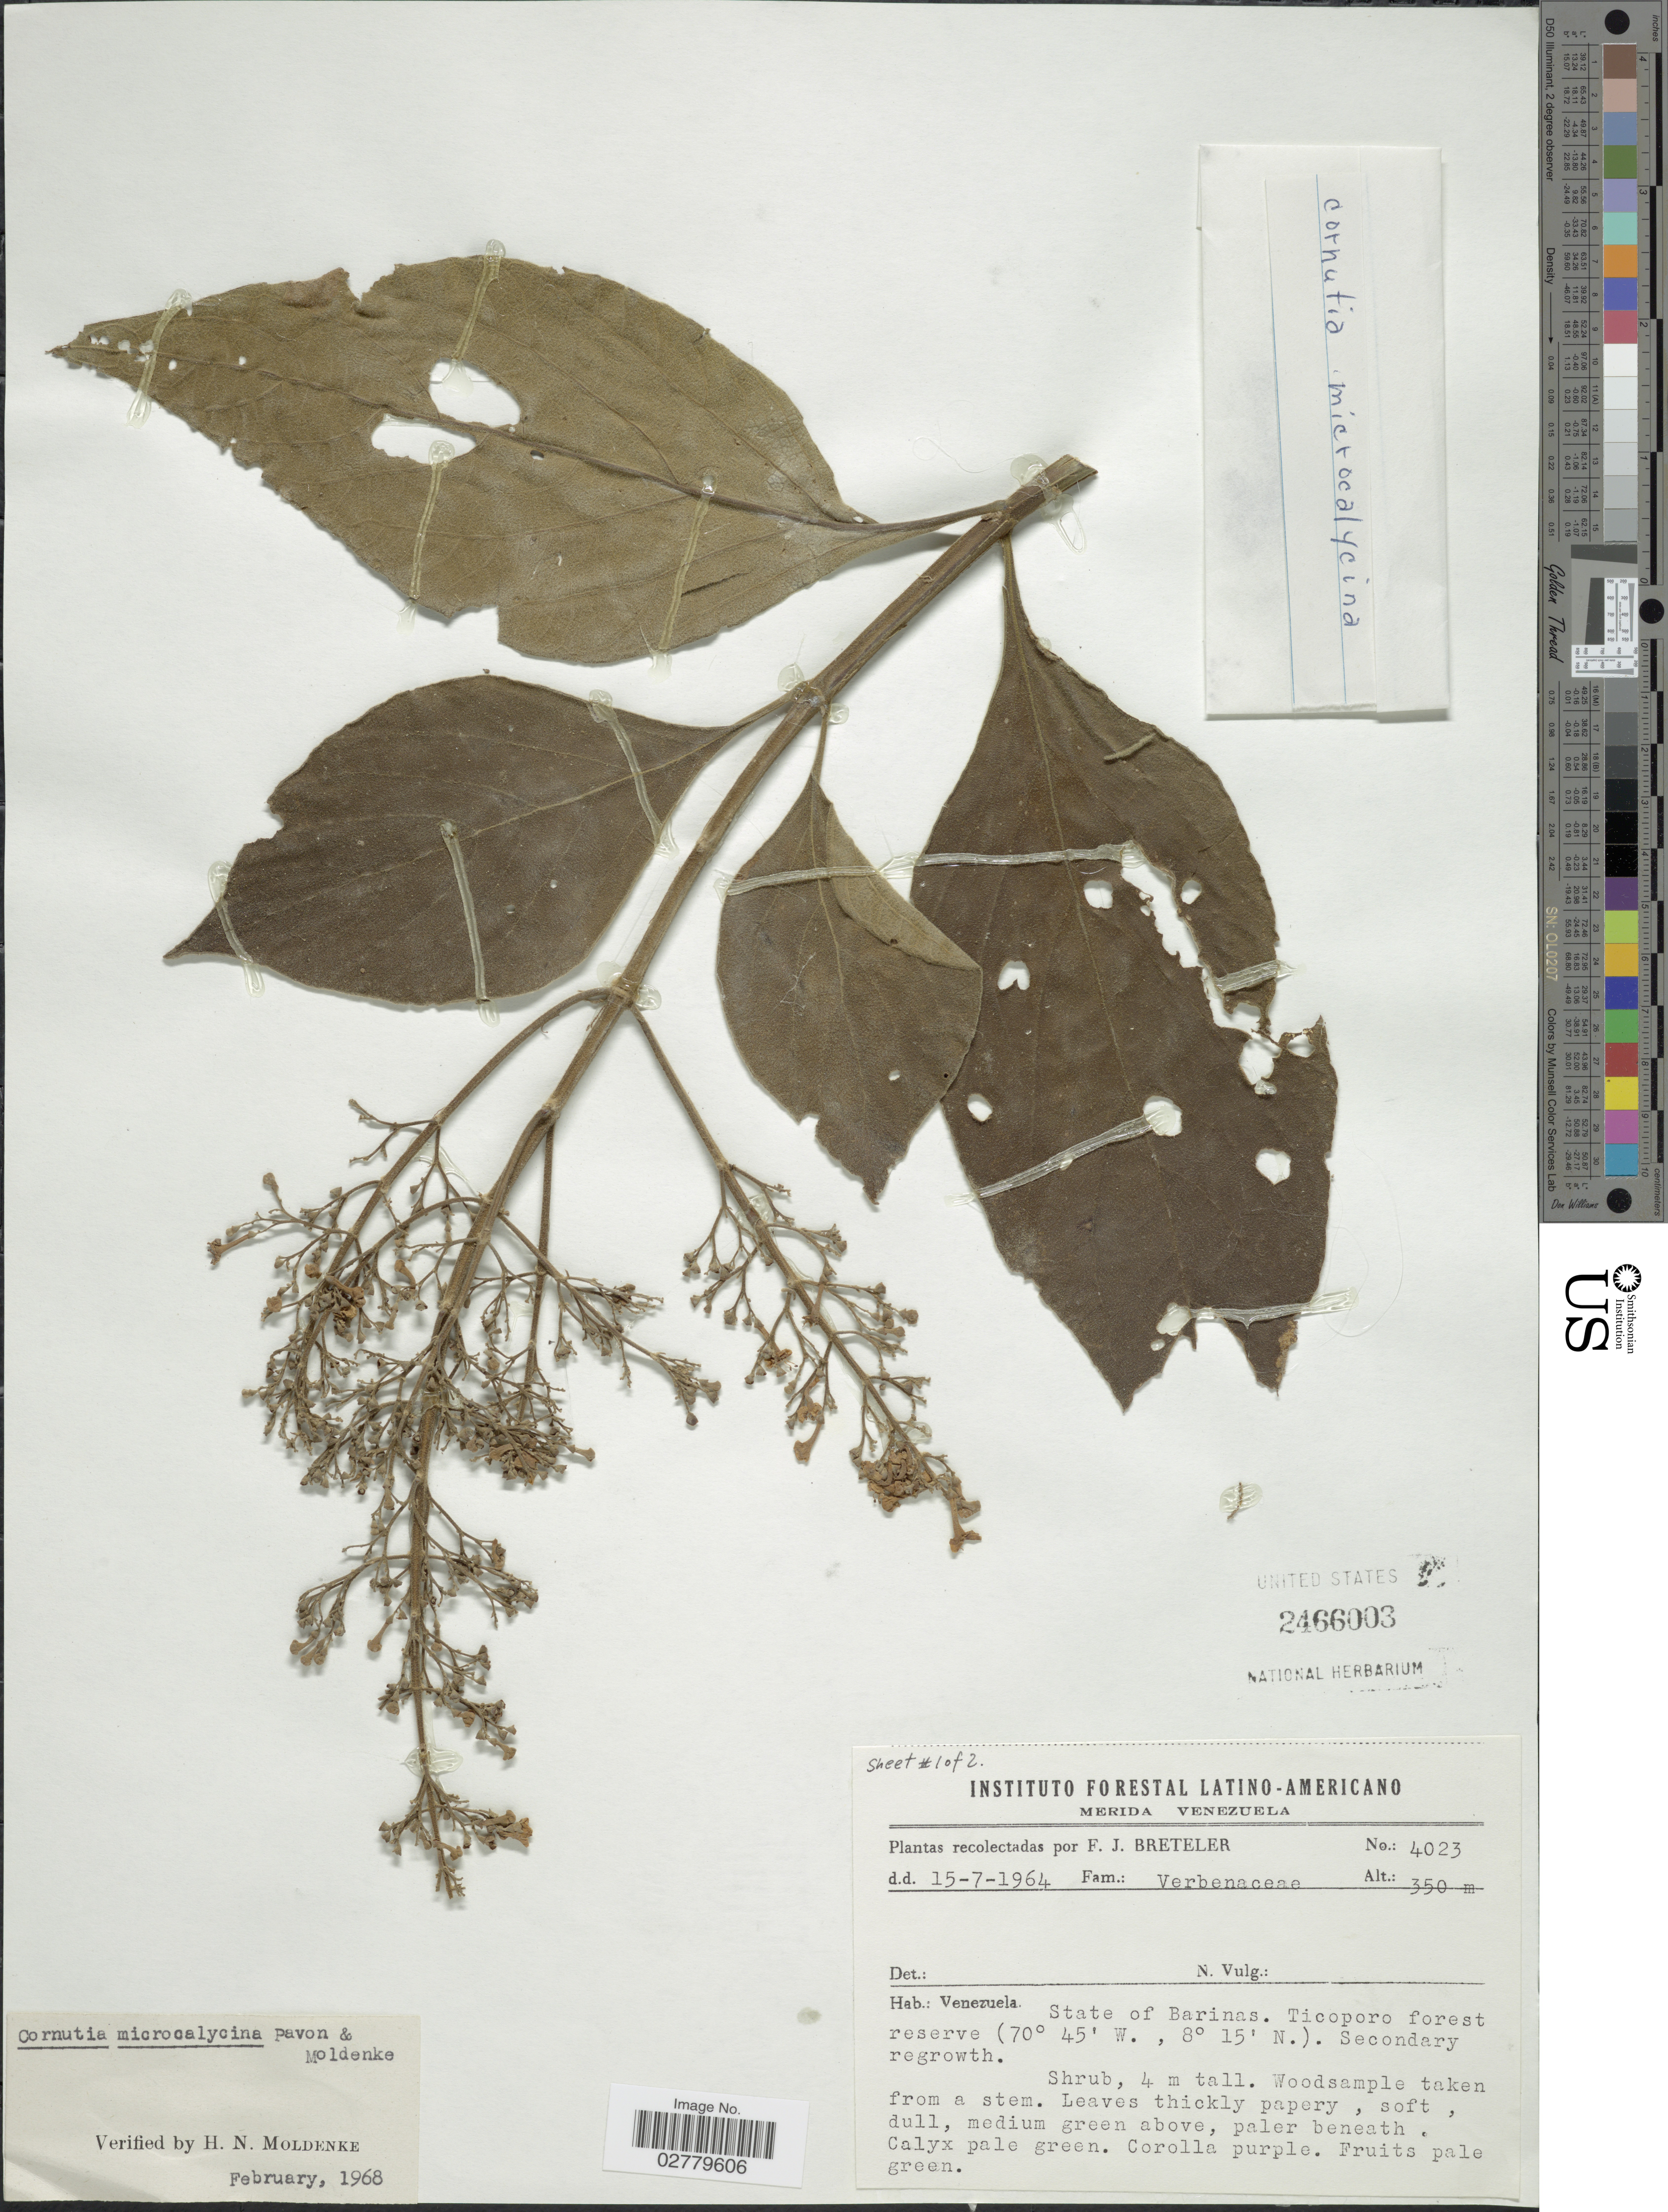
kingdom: Plantae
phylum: Tracheophyta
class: Magnoliopsida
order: Lamiales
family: Lamiaceae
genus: Cornutia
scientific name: Cornutia microcalycina var. microcalycina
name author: Pav. ex Moldenke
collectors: F. J. Breteler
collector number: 4023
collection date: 1964-07-15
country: Venezuela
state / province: Barinas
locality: Ticoporo forest reserve.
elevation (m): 350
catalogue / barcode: US 2466003